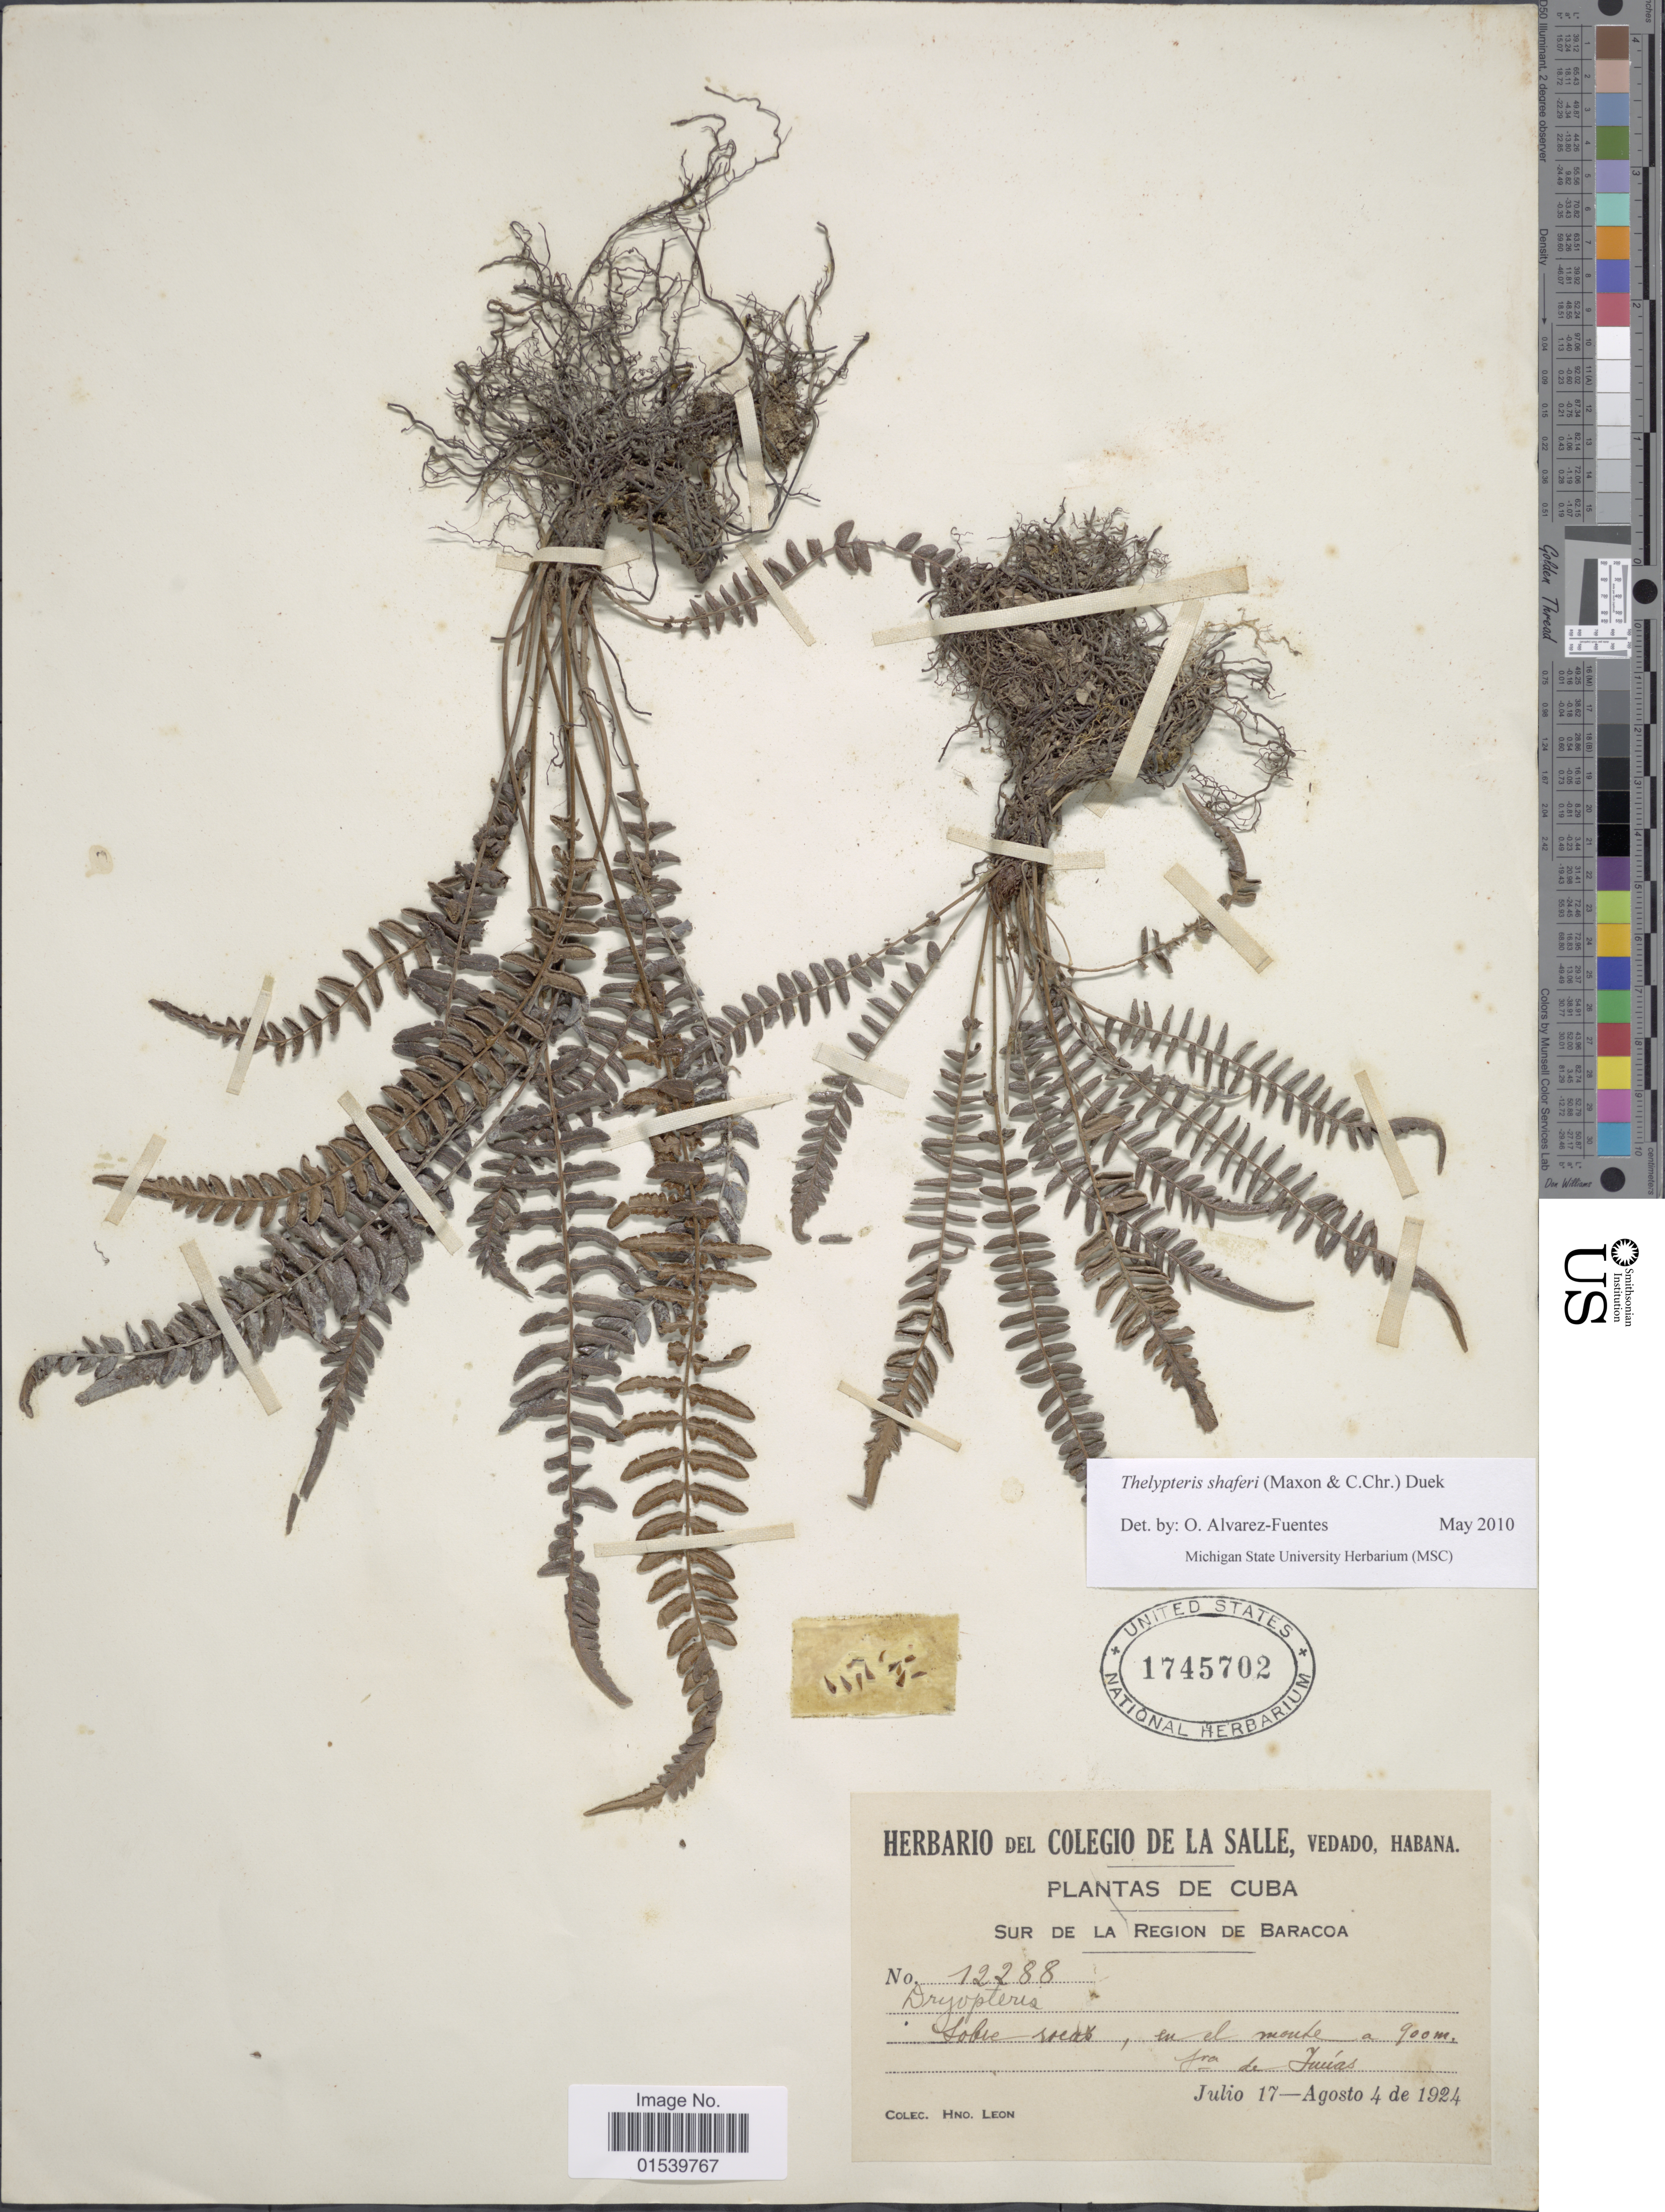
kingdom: Plantae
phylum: Tracheophyta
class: Polypodiopsida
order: Polypodiales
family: Thelypteridaceae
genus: Amauropelta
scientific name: Amauropelta shaferi (Maxon & C. Chr.) comb. nov., ined 2015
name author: (Maxon & C. Chr.)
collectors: Henry Leon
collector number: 12288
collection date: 1924-07-17/1924-08-04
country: Cuba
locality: Sur de la region de Baracoa, Sobre rocas, en el monte Sra de Juías [interpreted]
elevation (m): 900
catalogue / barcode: US 1745702